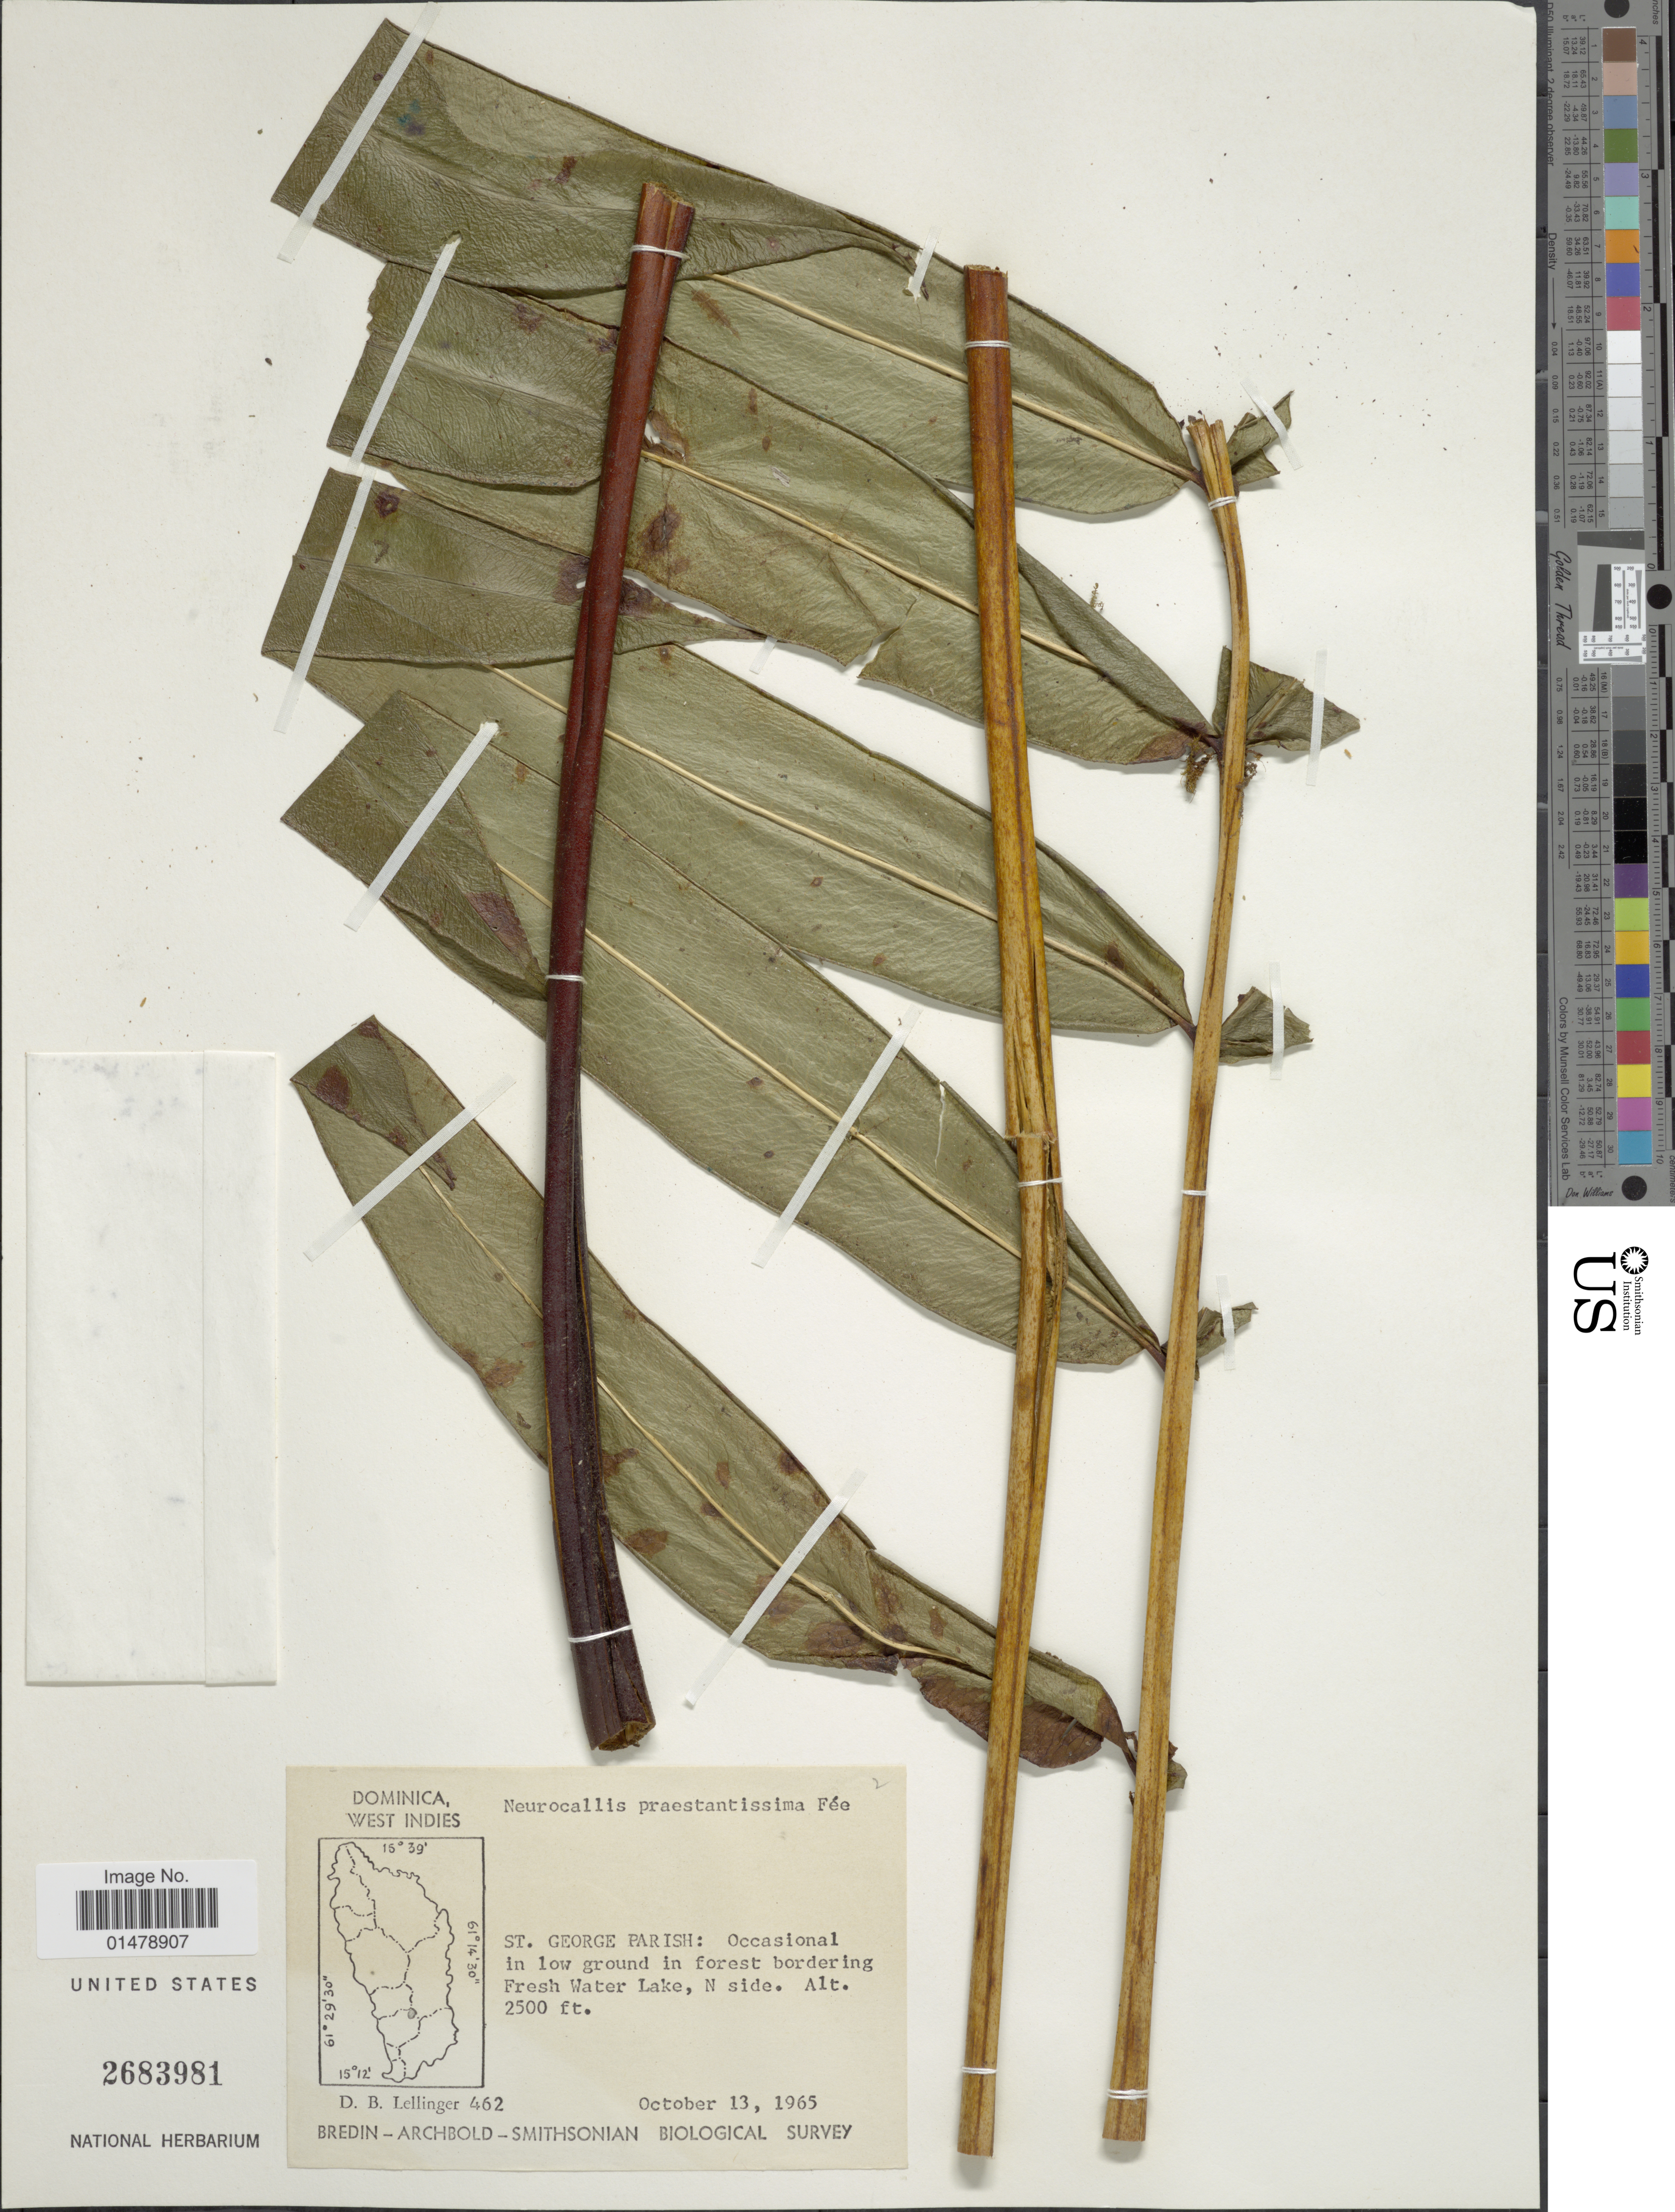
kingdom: Plantae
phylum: Tracheophyta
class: Polypodiopsida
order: Polypodiales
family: Pteridaceae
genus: Pteris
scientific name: Pteris praestantissima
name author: (Bory ex Fée) Christenh.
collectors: D. B. Lellinger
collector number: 462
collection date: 1965-10-13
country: Dominica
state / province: St. George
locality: West Indies. St. George Parish: Occasional in low ground in forest bordering Fresh Water Lake, N side.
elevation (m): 762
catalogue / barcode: US 2683981